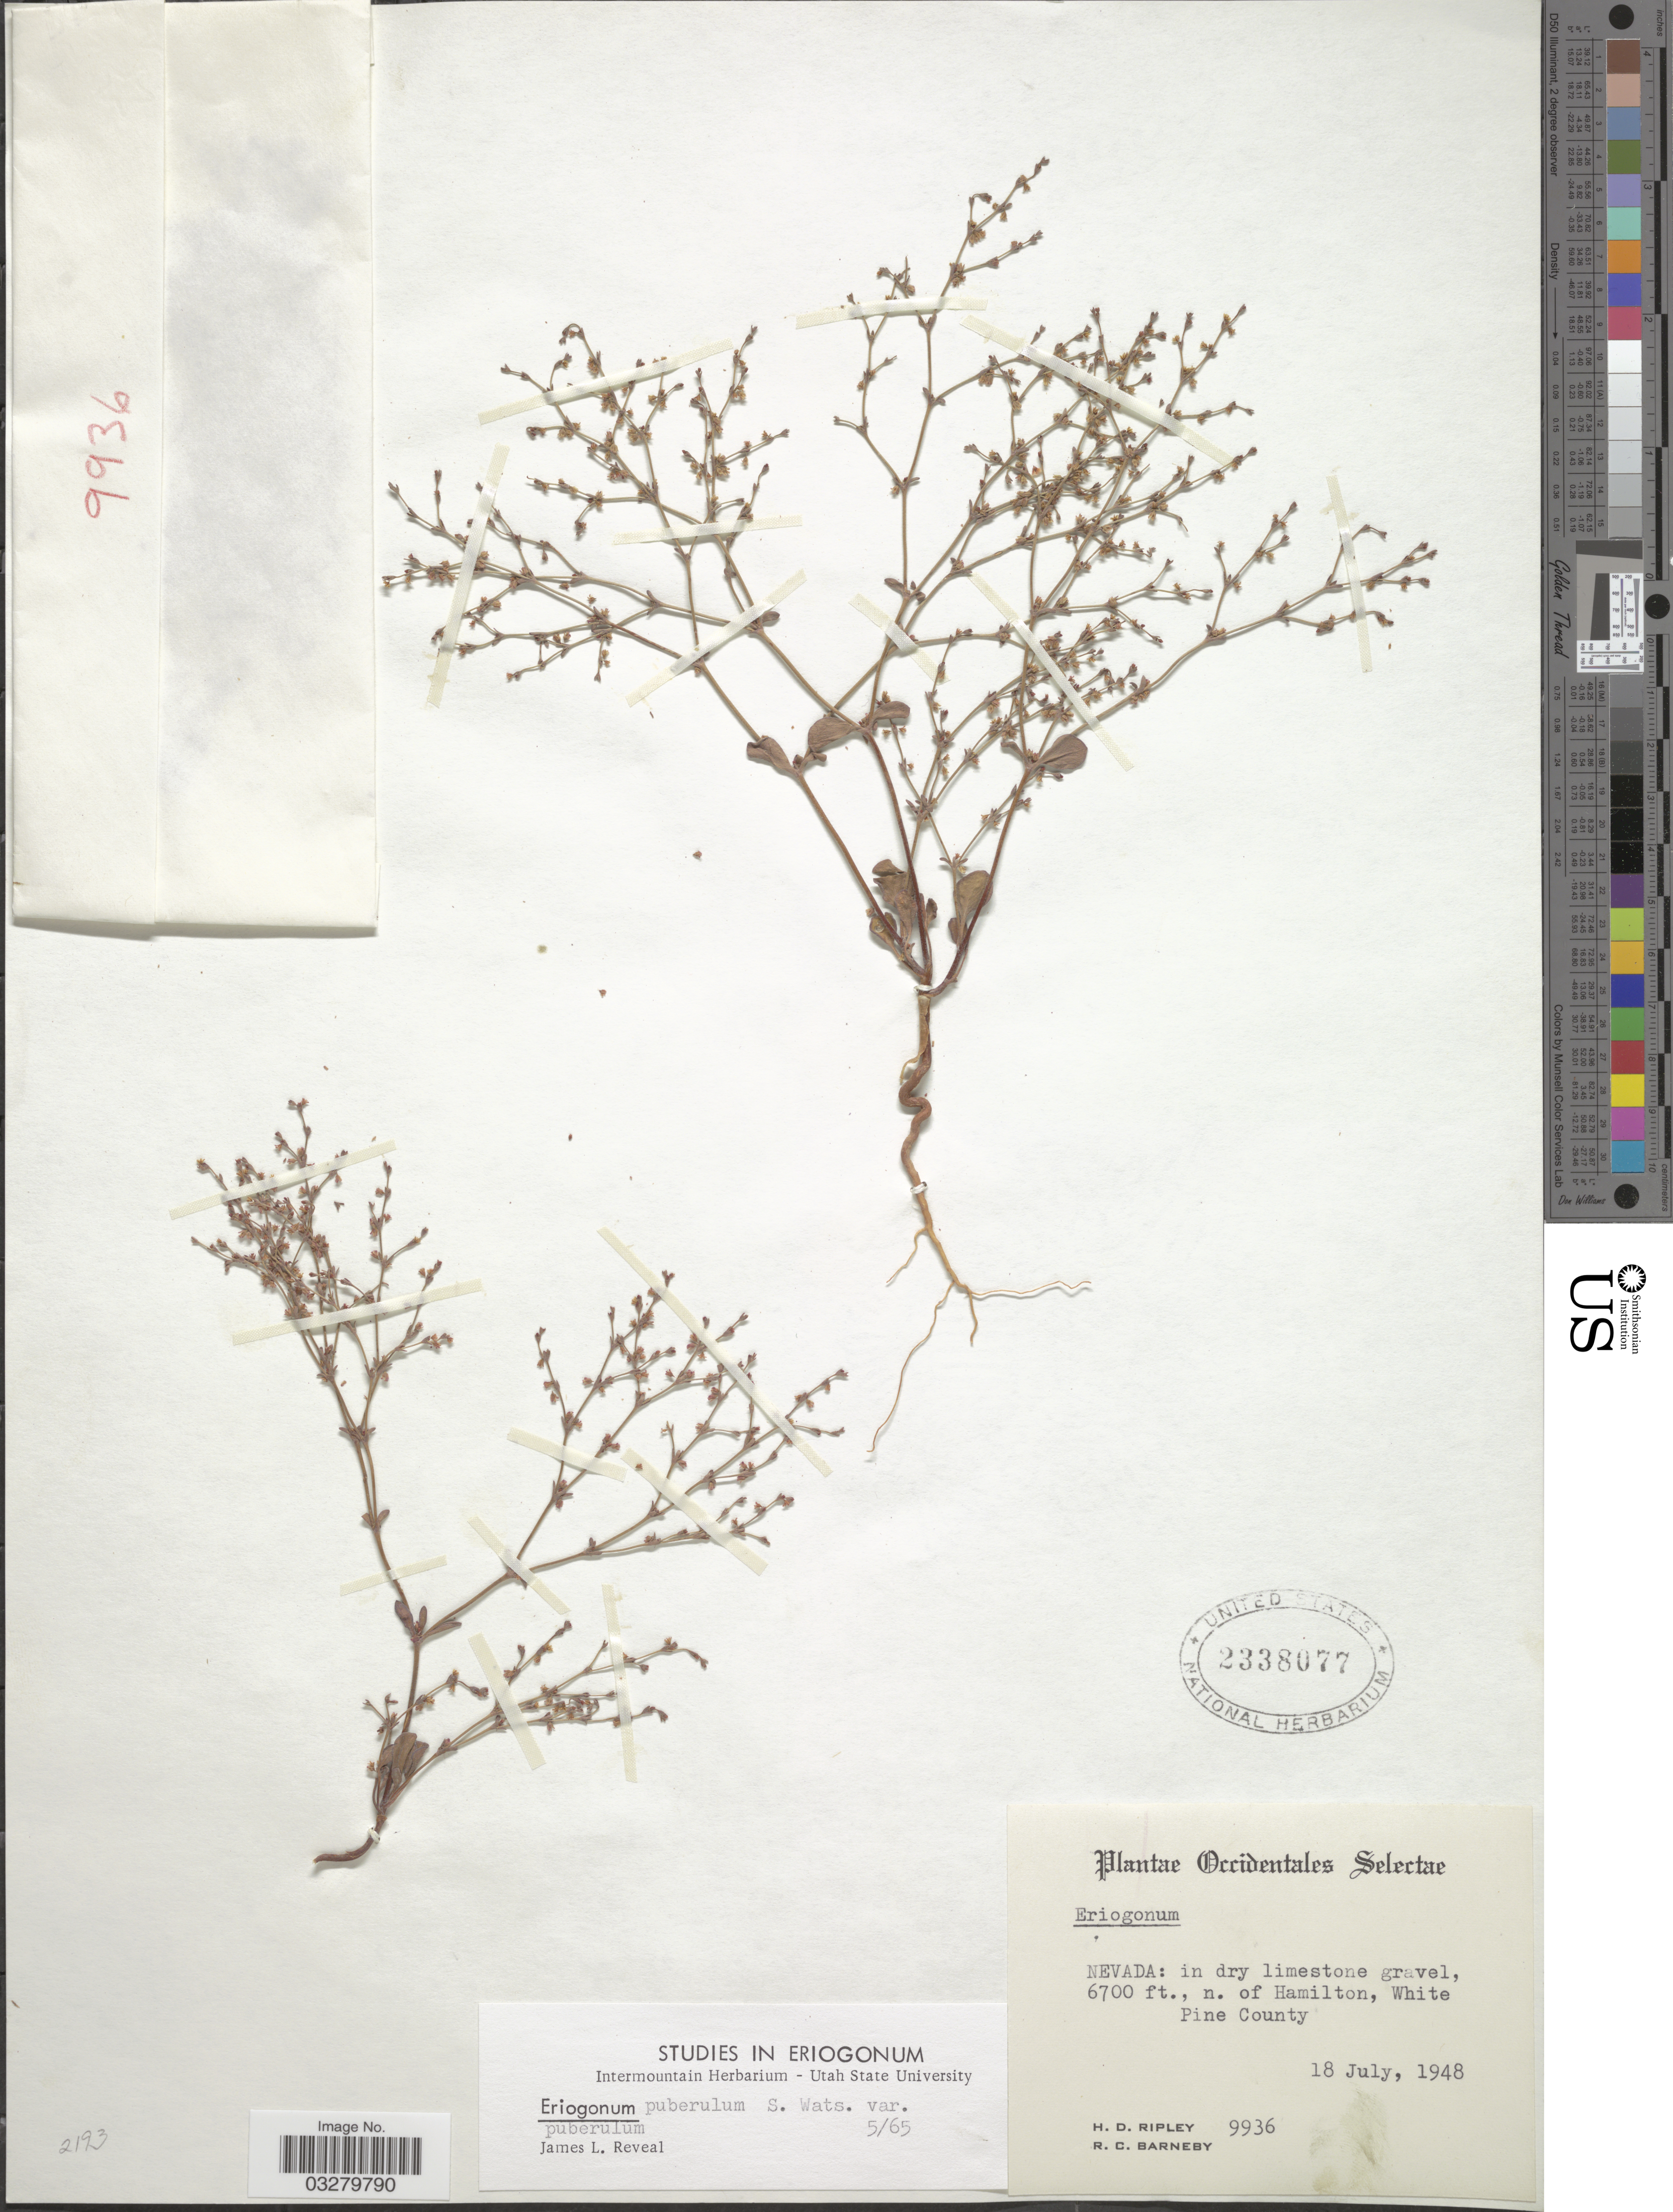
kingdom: Plantae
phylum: Tracheophyta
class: Magnoliopsida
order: Caryophyllales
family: Polygonaceae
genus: Eriogonum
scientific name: Eriogonum puberulum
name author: S. Watson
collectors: H. Ripley & R. C. Barneby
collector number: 9936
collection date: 1948-07-18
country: United States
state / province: Nevada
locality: In dry limestone gravel, n. of Hamilton, White Pine County.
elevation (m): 2042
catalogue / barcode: US 2338077